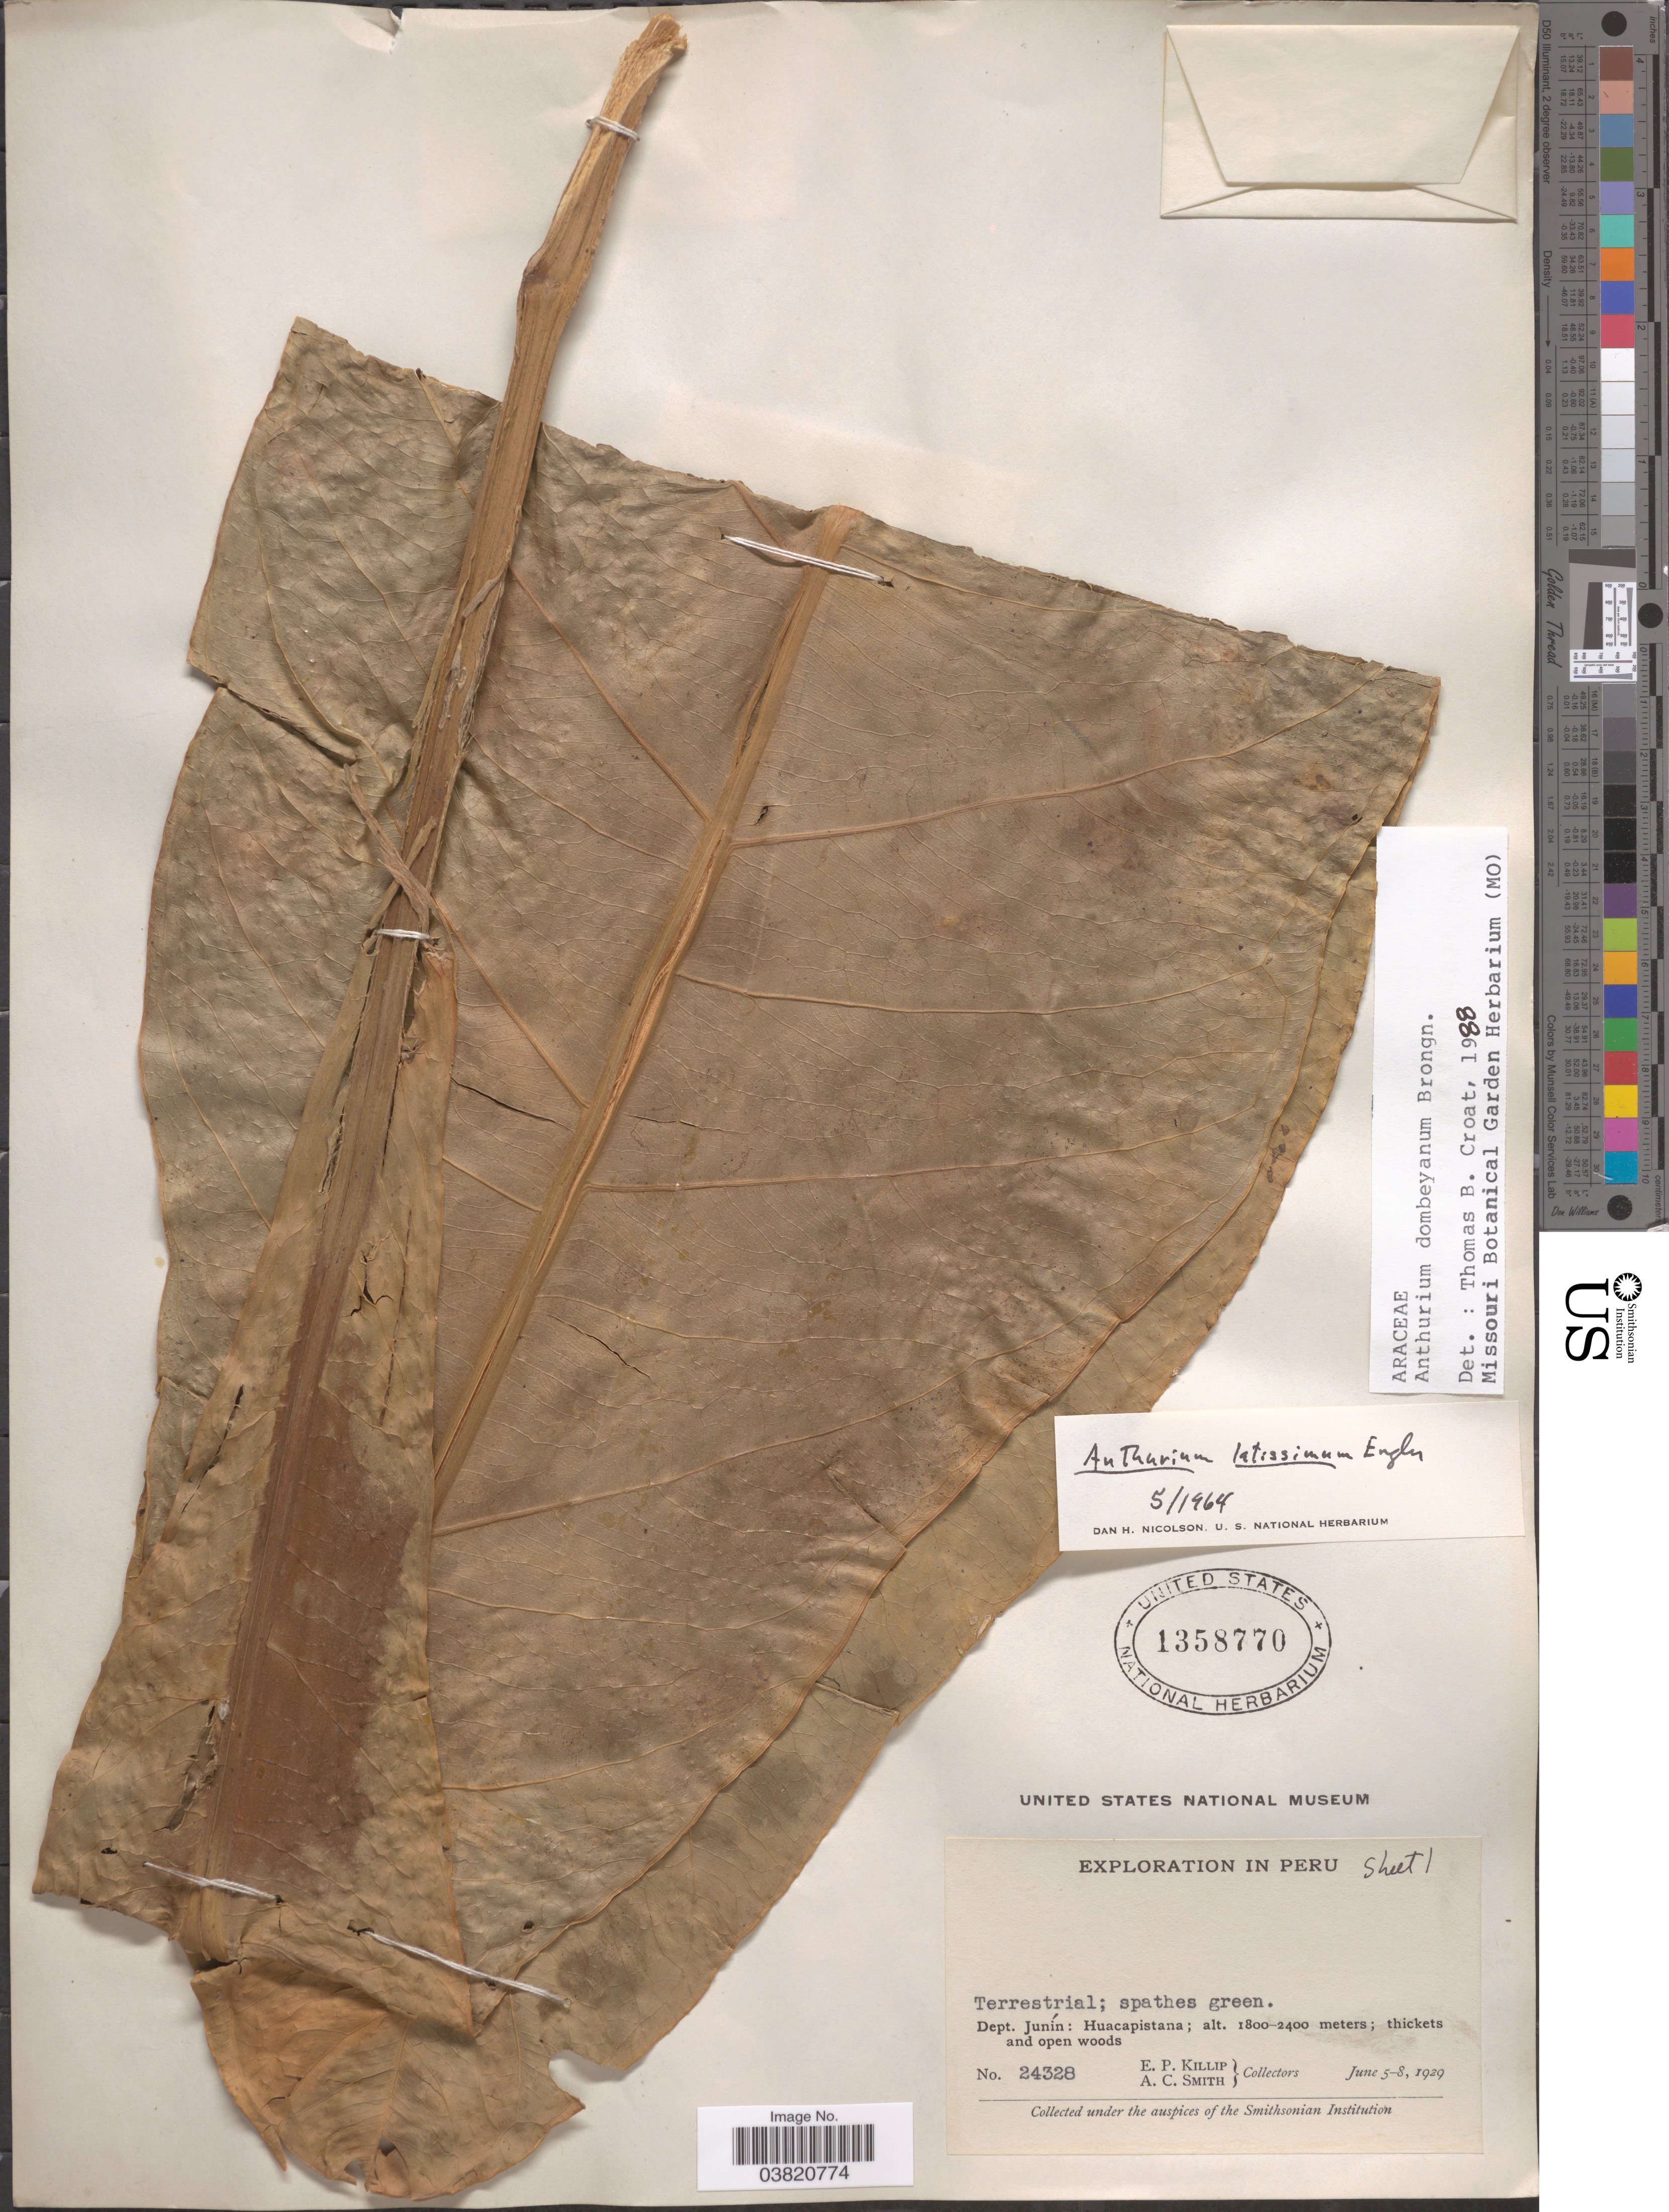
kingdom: Plantae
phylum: Tracheophyta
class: Liliopsida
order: Alismatales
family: Araceae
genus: Anthurium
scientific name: Anthurium dombeyanum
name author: Brongn. ex Schott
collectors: E. P. Killip & A. C. Smith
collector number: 24328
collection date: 1929-06-05/1929-06-08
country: Peru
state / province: Junín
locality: Dept. Junín: Huacapistana.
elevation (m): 1800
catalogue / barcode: US 1358770